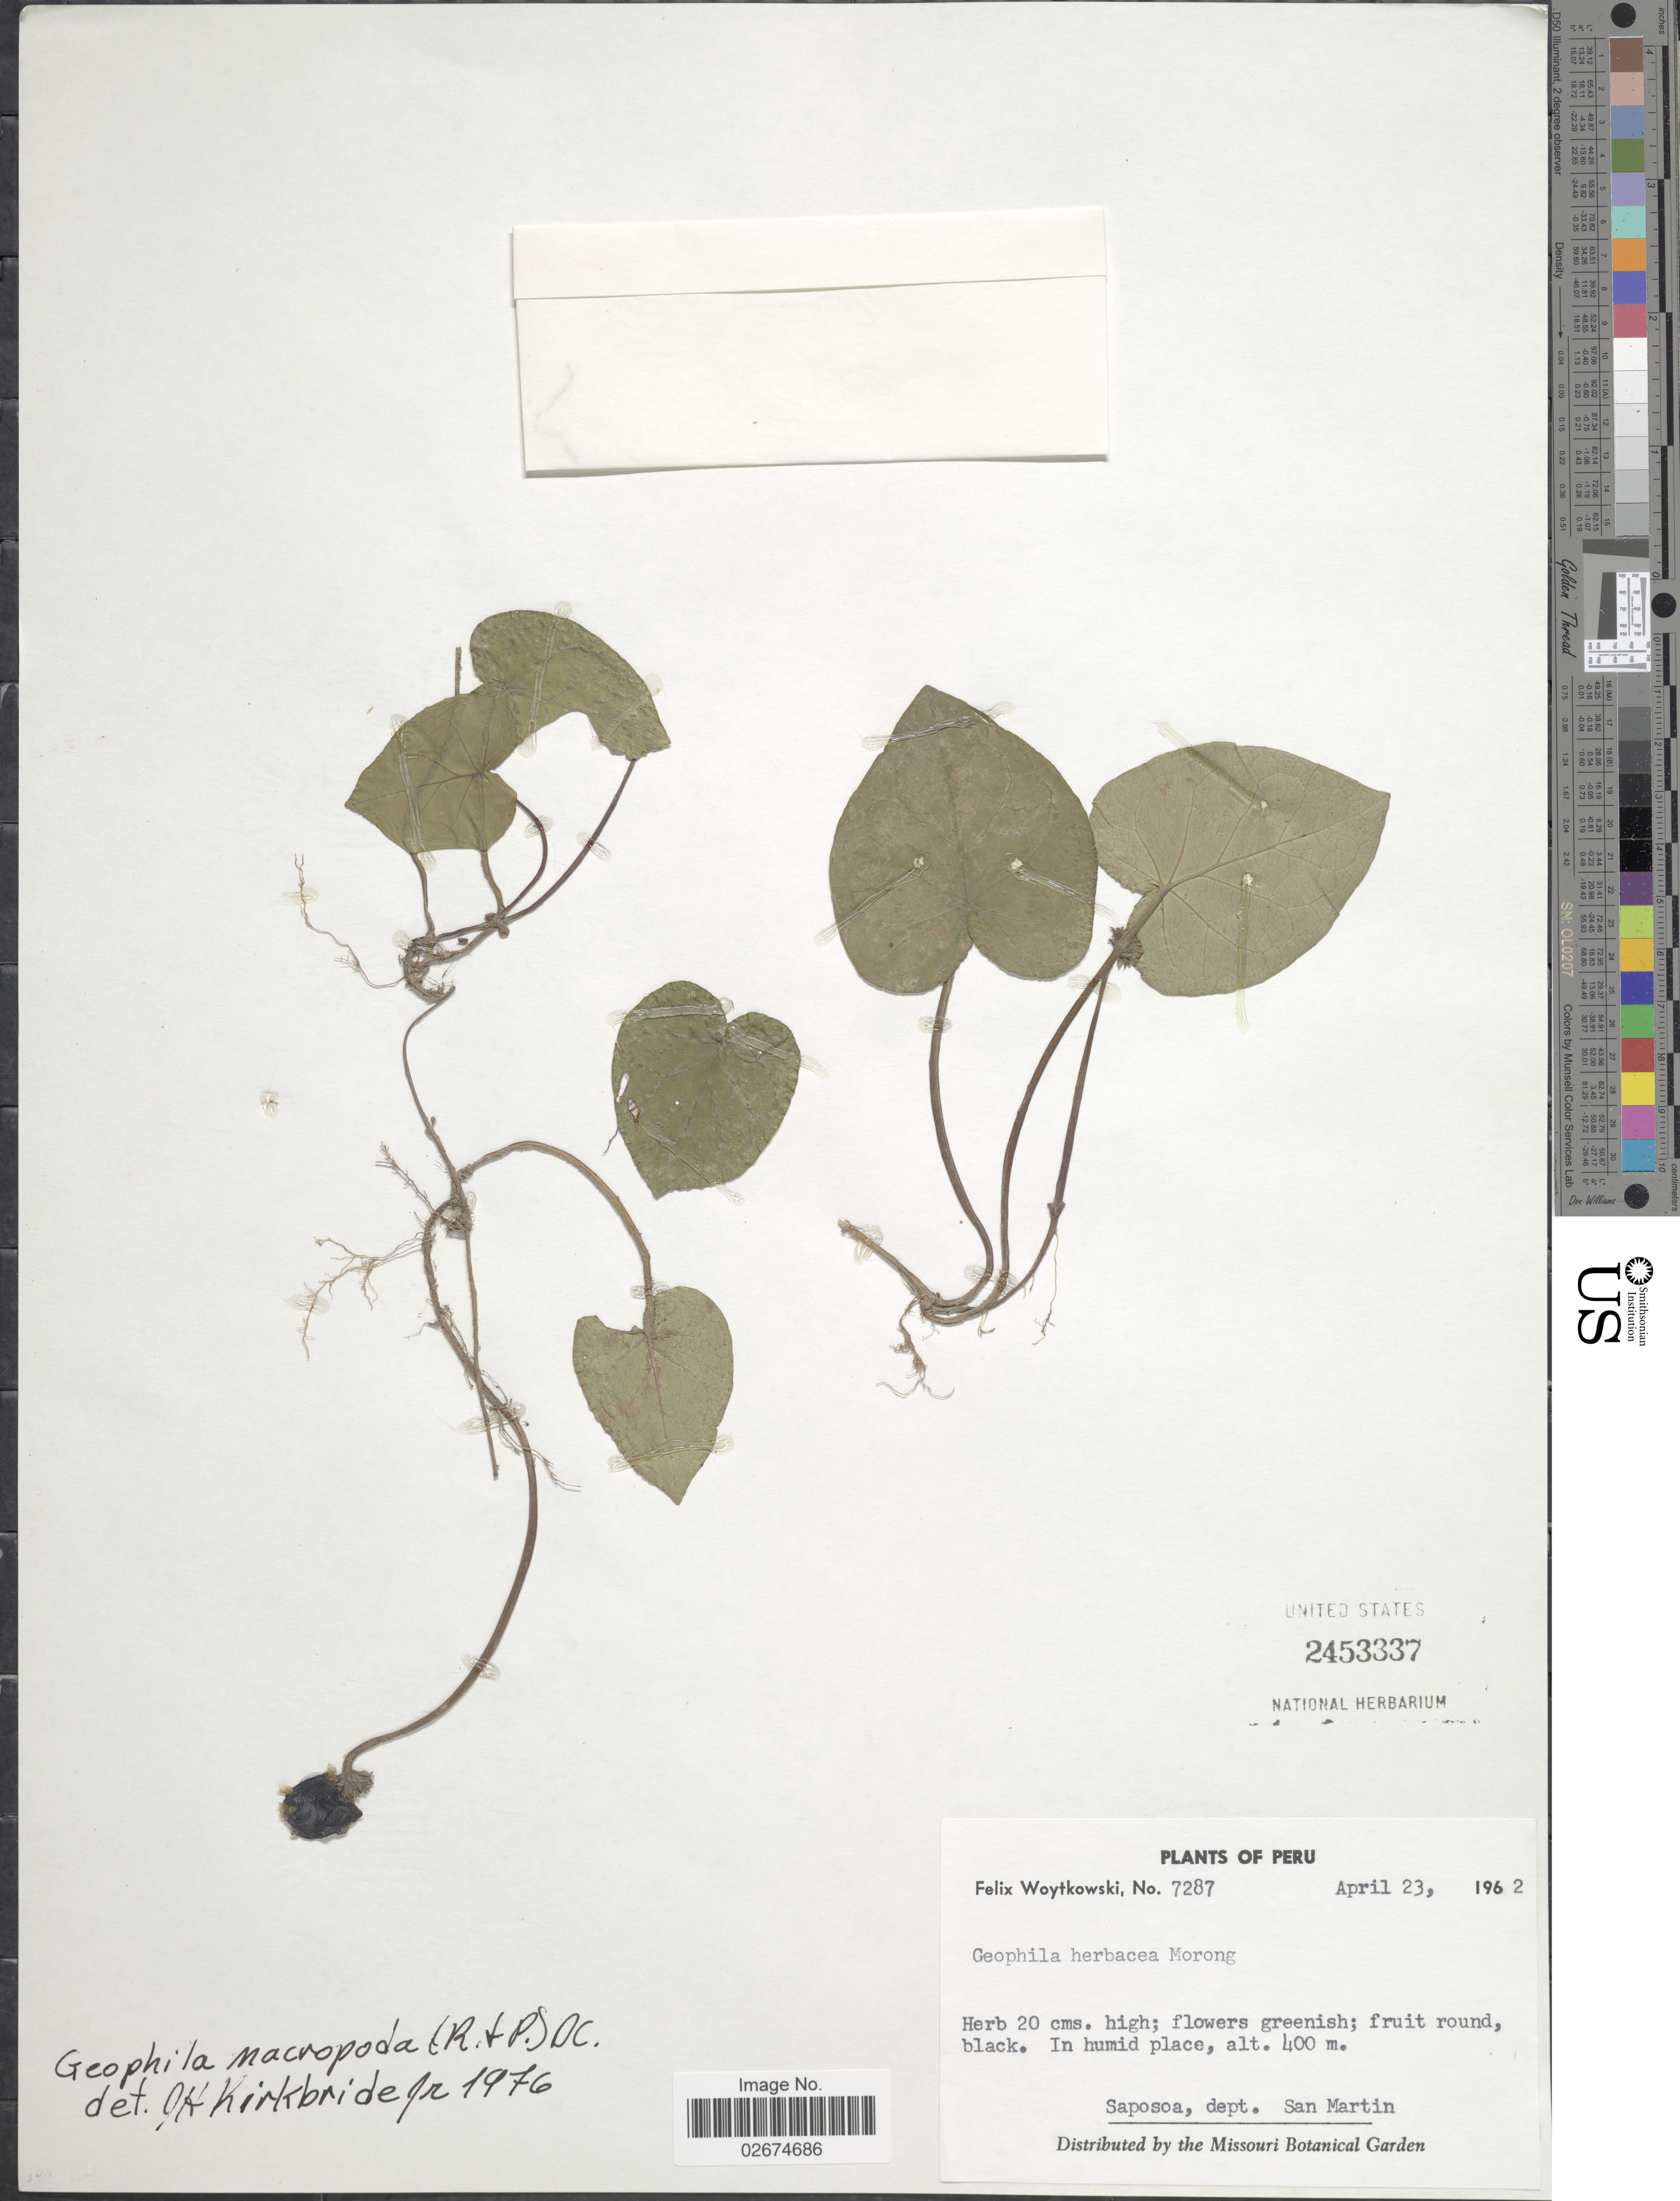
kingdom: Plantae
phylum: Tracheophyta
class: Magnoliopsida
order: Gentianales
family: Rubiaceae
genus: Geophila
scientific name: Geophila macropoda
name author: (Ruiz & Pav.) DC.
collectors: F. Woytkowski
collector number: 7287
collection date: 1962-04-23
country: Peru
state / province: San Martín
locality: In humid place, Saposoa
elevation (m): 400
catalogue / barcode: US 2453337